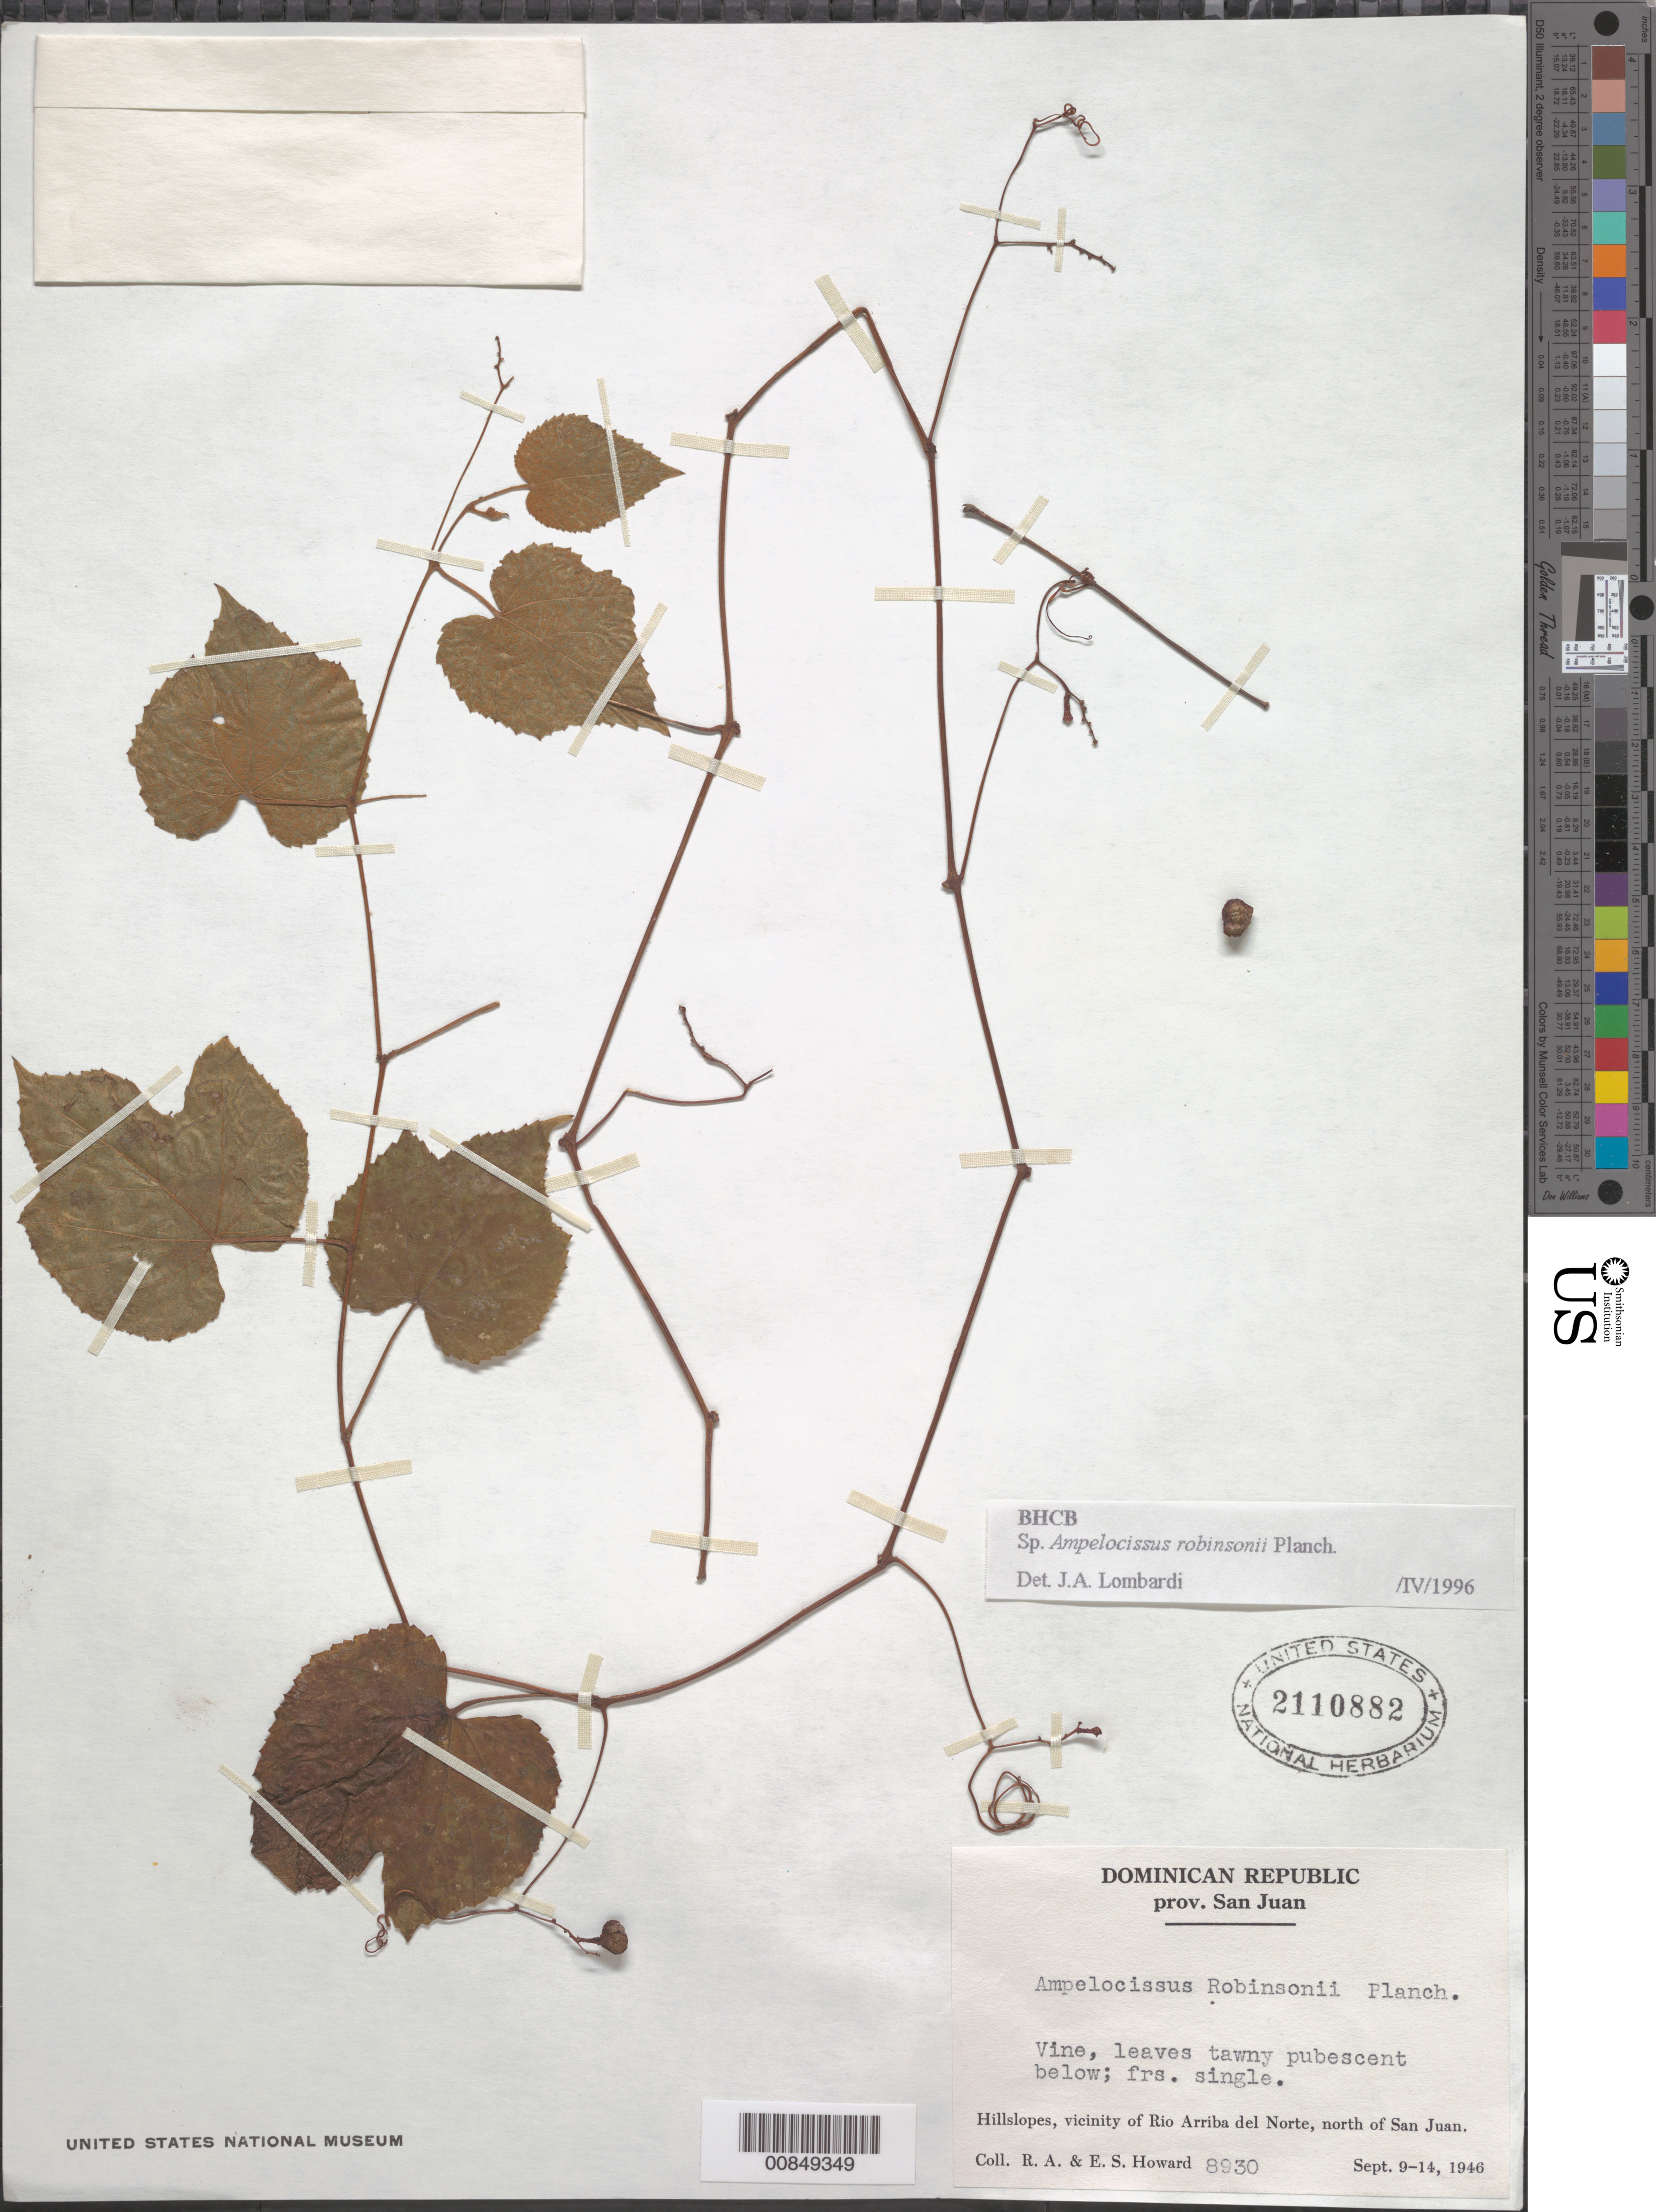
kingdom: Plantae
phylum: Tracheophyta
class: Magnoliopsida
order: Vitales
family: Vitaceae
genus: Ampelocissus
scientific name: Ampelocissus robinsonii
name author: Planch.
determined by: Lombardi, Julio A.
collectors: R. A. Howard & E. S. Howard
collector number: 8930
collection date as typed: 09 Sep 1946 to 14 Sep 1946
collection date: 1946-09-09/1946-09-14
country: Dominican Republic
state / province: San Juan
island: Hispaniola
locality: Vicinity of Rio Arriba del Norte, N of San Juan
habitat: Hillslopes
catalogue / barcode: US 2110882